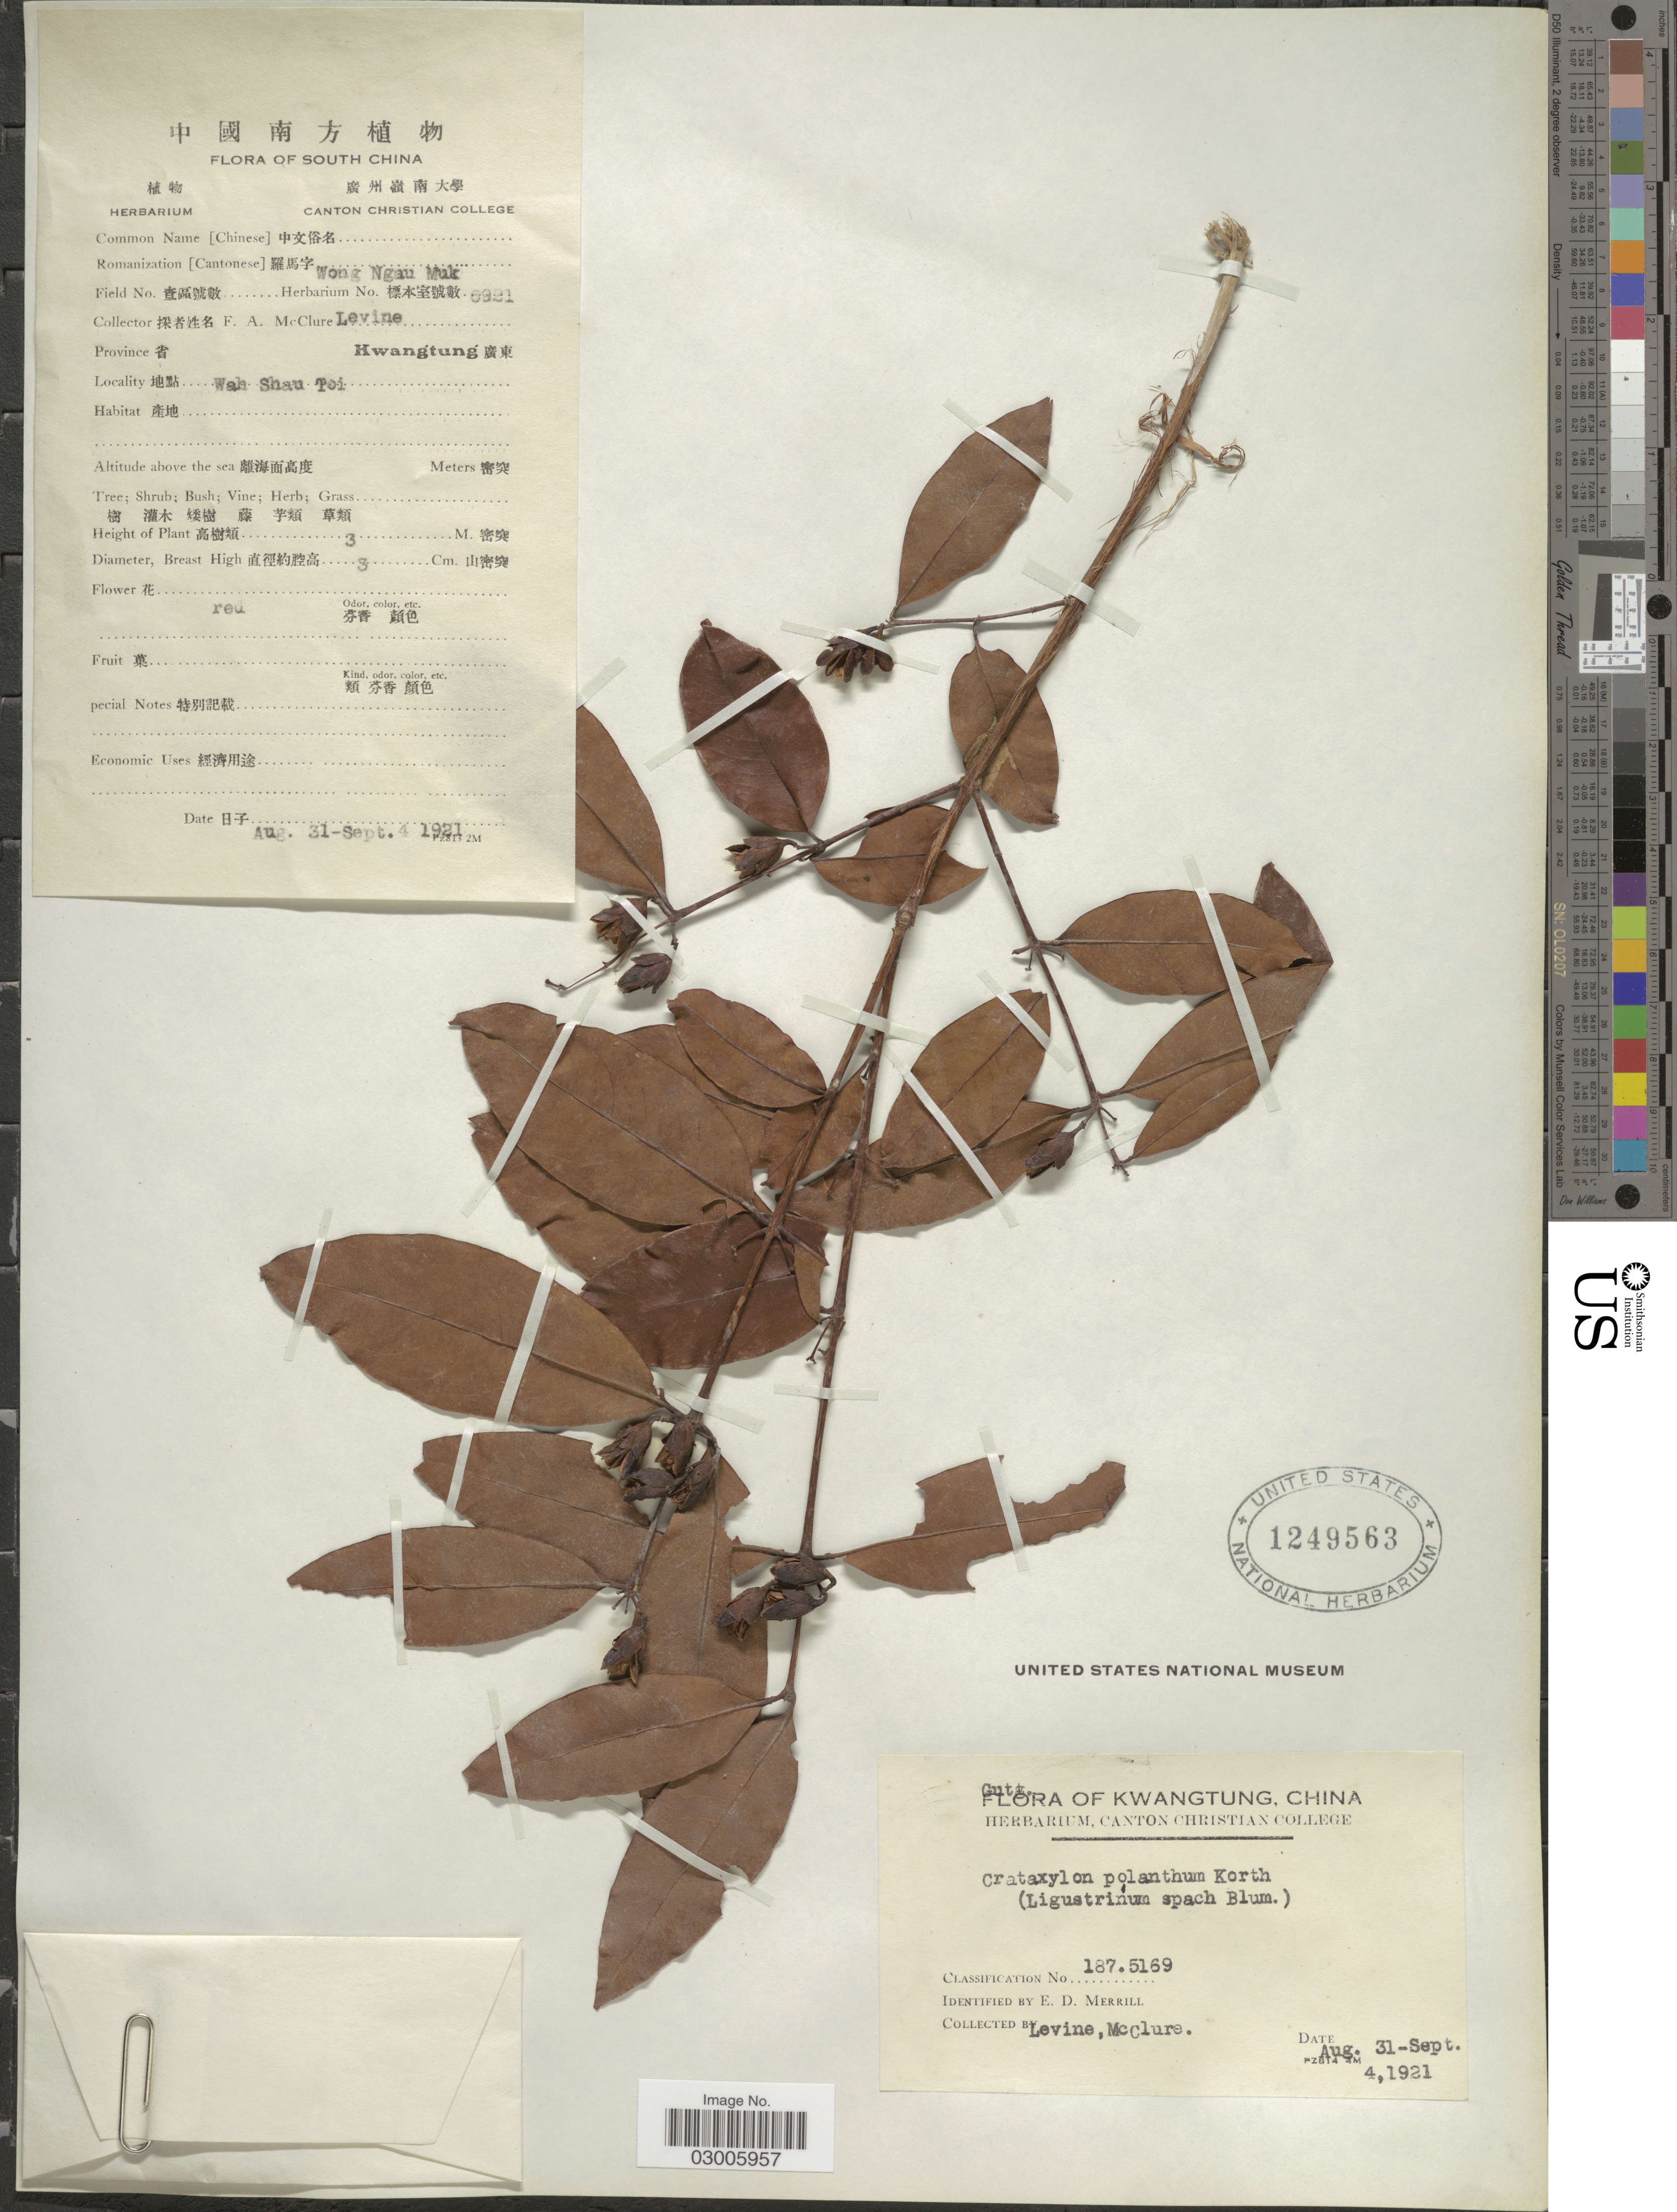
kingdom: Plantae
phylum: Tracheophyta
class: Magnoliopsida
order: Malpighiales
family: Hypericaceae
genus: Cratoxylum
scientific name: Cratoxylum polyanthum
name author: Korth.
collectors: F. A. McClure & -. Levine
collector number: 6921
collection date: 1921-08-31/1921-09-04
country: China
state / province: Guangdong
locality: Province Kwangtung. Wah Shau Toi.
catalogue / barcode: US 1249563